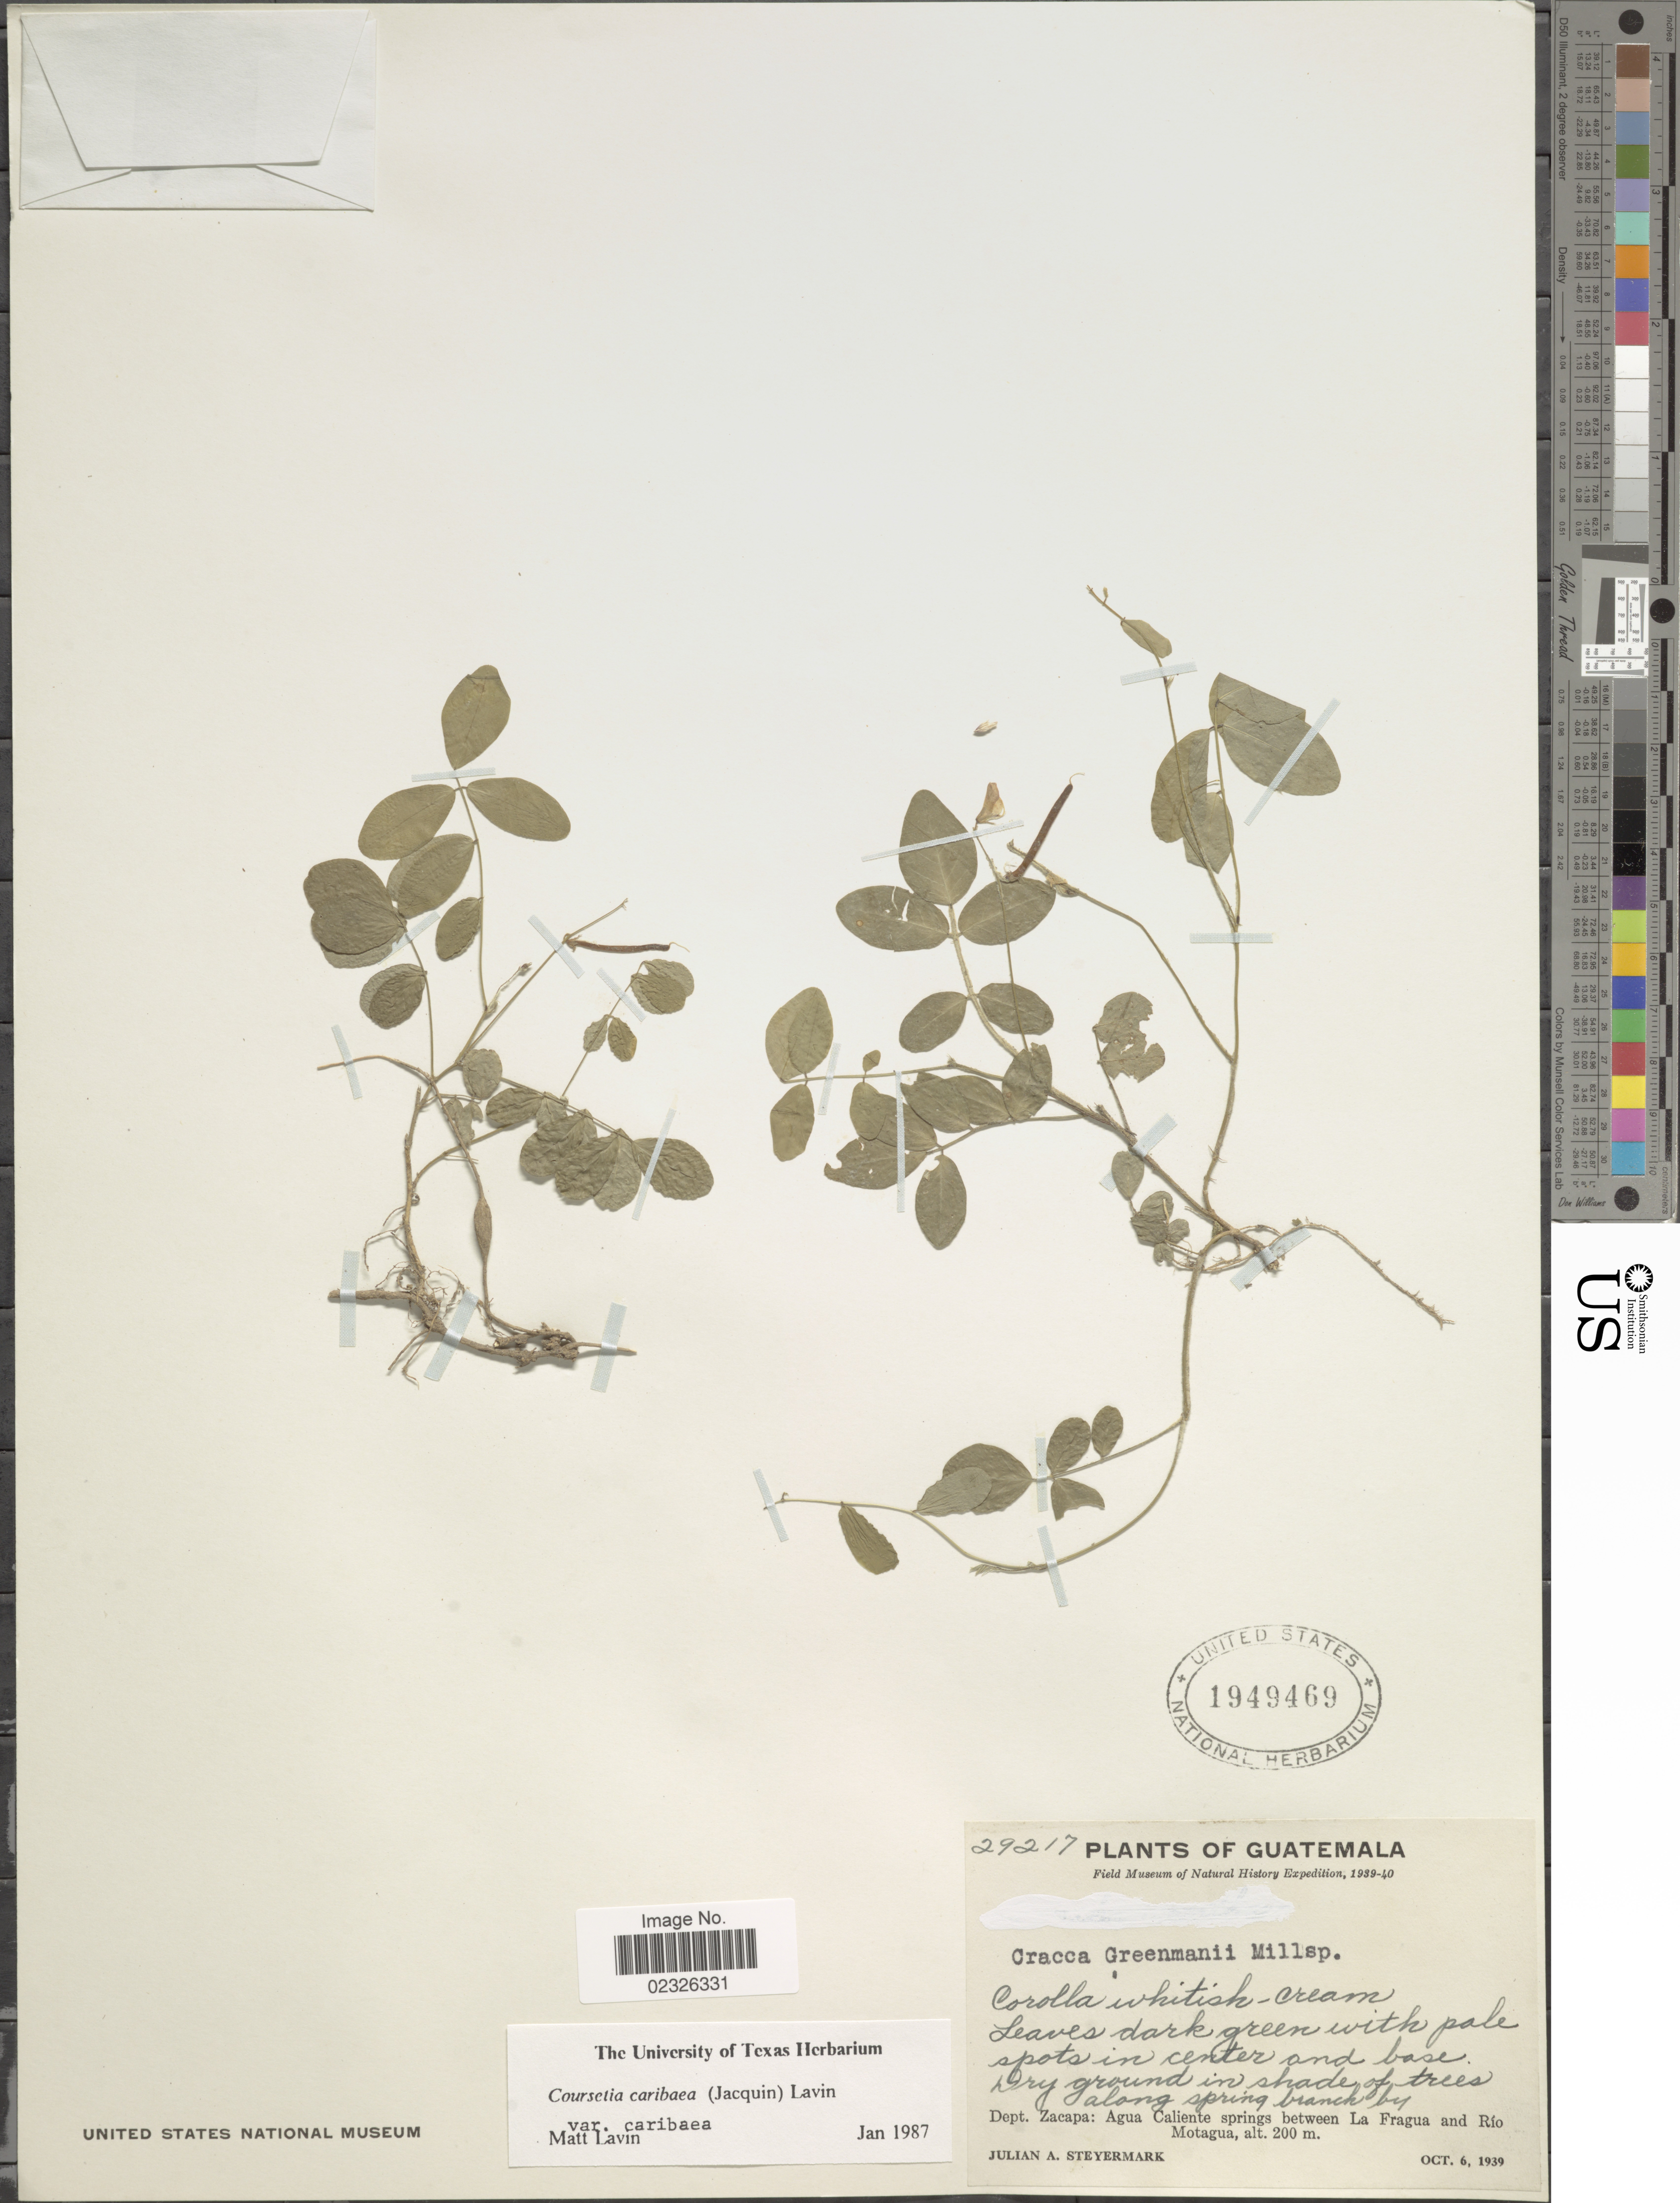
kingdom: Plantae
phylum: Tracheophyta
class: Magnoliopsida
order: Fabales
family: Fabaceae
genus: Coursetia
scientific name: Coursetia caribaea var. caribaea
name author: (Jacq.) Lavin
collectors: J. Steyermark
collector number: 29217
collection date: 1939-10-06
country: Guatemala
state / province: Zacapa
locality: Agua Caliente springs between La Fragua and Rio Motagua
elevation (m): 200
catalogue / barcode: US 1949469